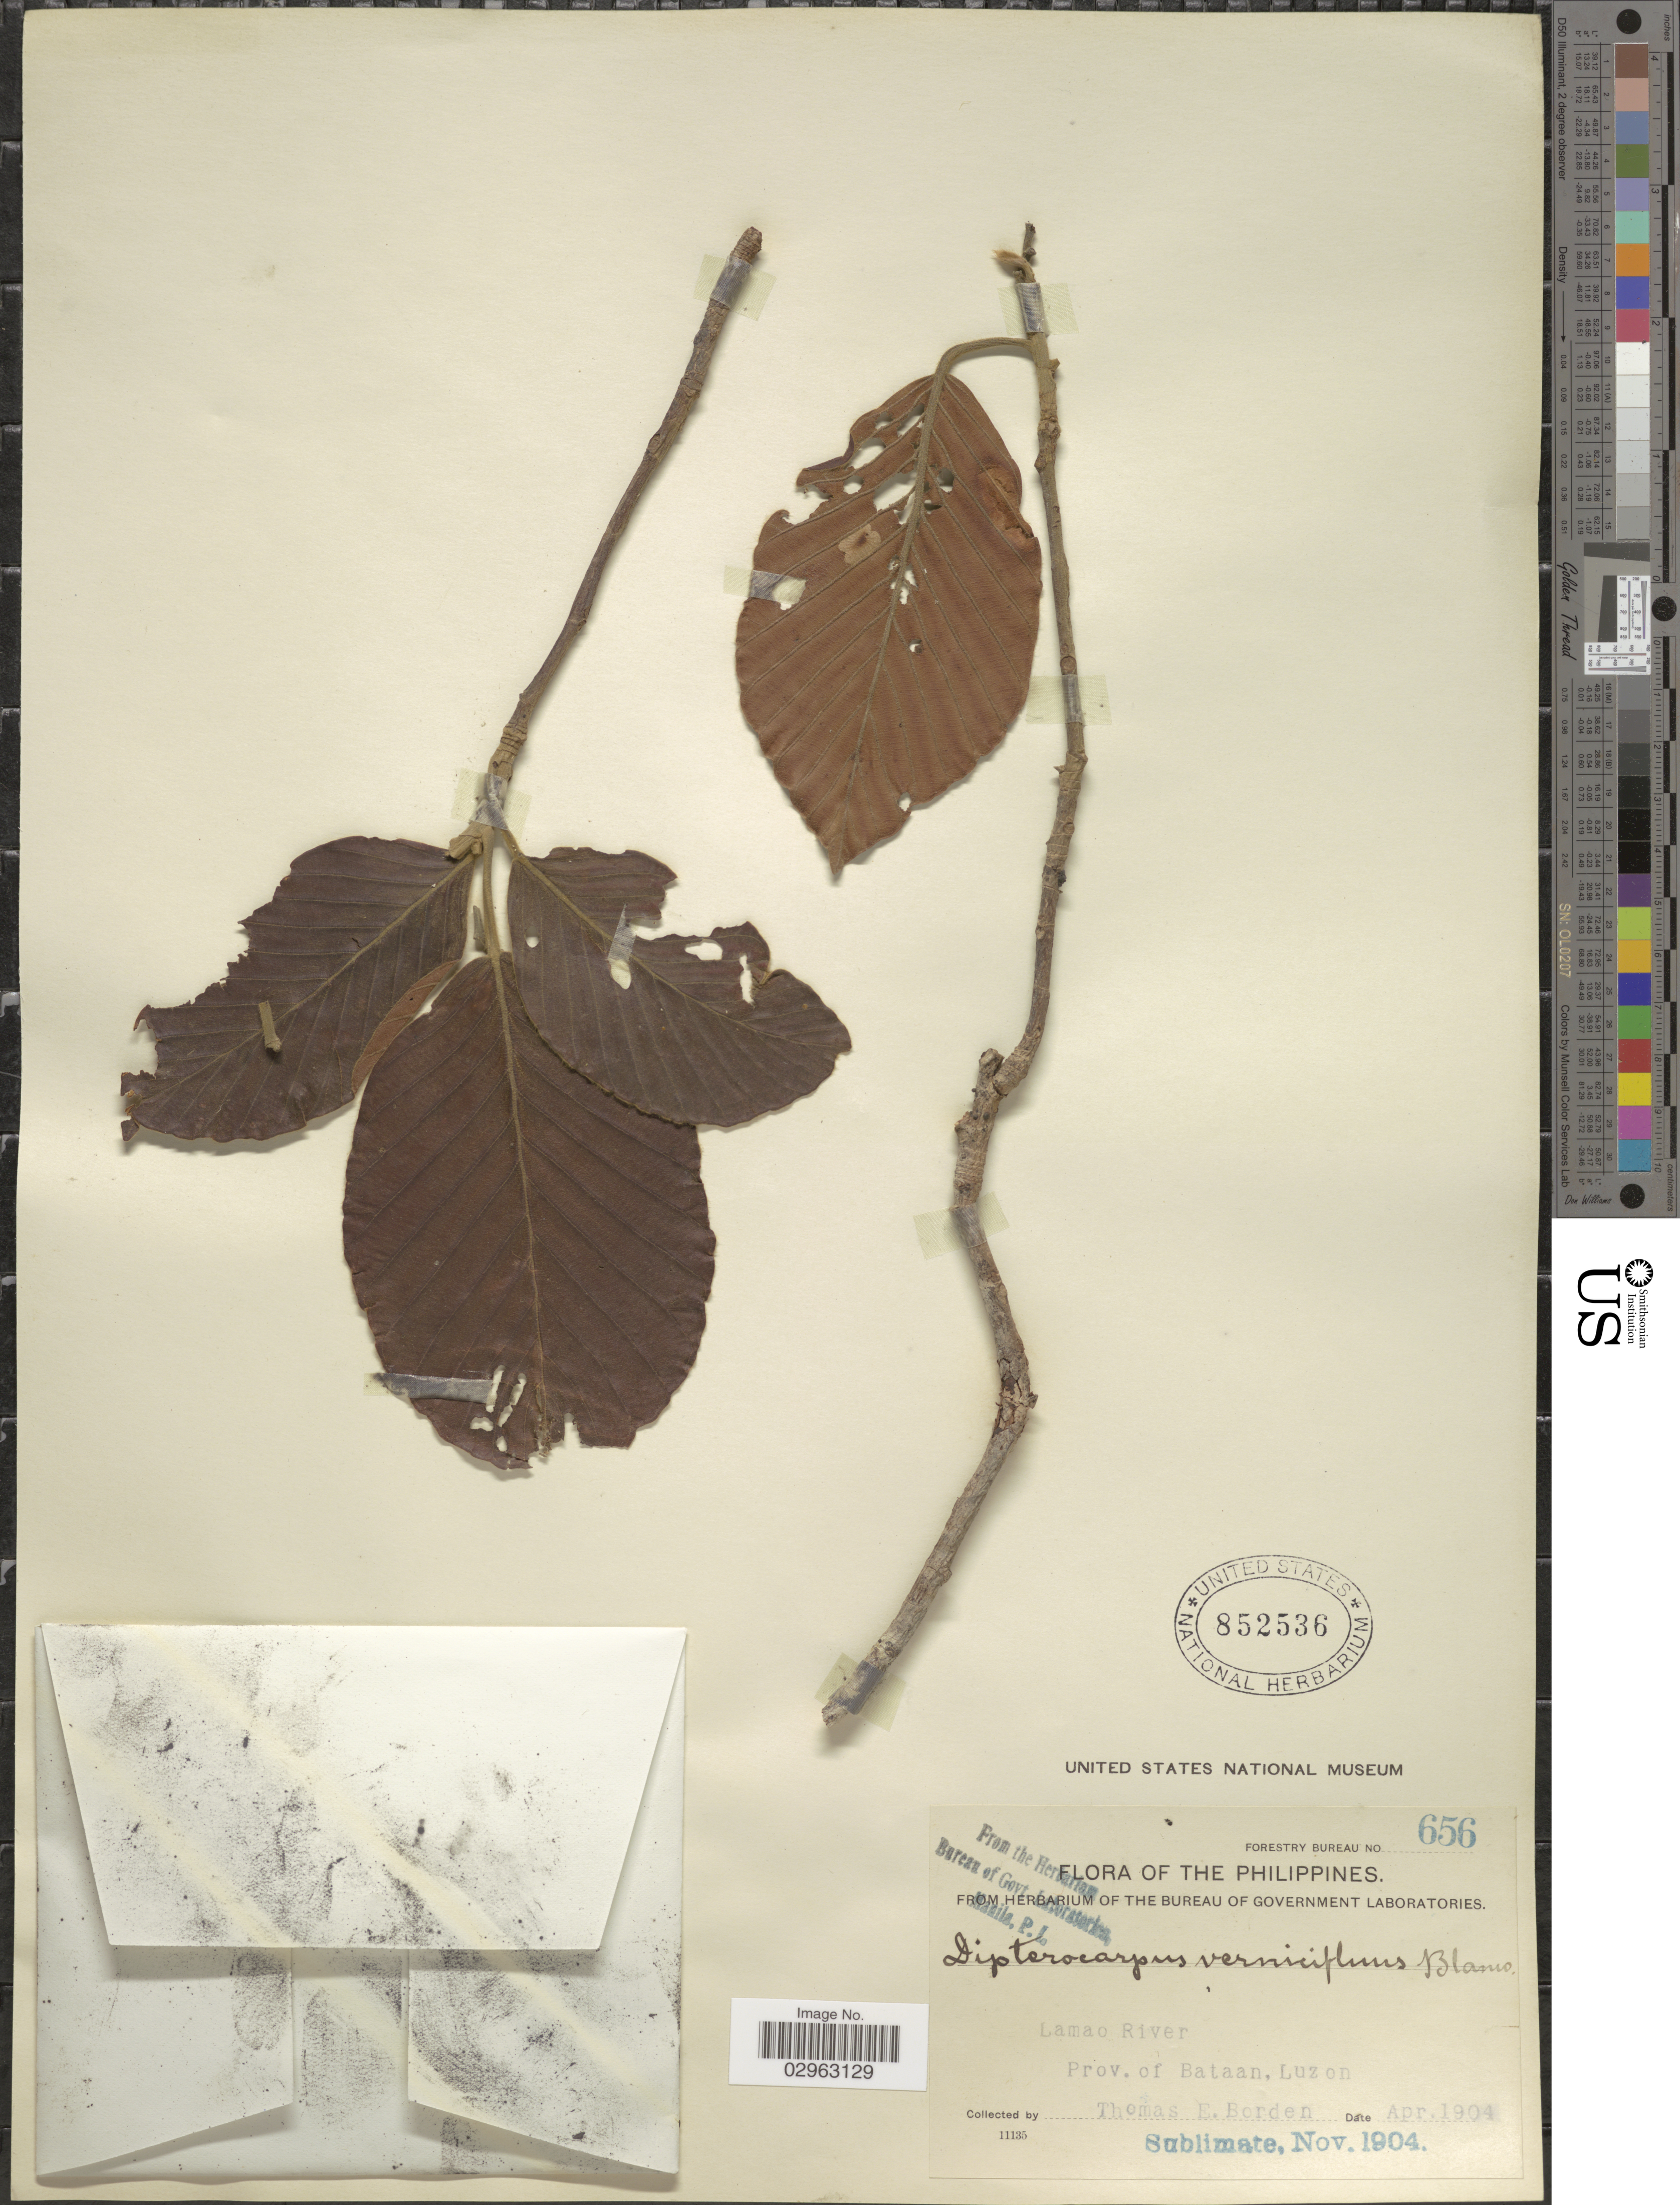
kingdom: Plantae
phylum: Tracheophyta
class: Magnoliopsida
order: Malvales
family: Dipterocarpaceae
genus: Dipterocarpus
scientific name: Dipterocarpus vernicifluus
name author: Blanco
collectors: T. E. Borden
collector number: Forestry Bureau 656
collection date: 1904-04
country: Philippines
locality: Lamao River, Prov. of Bataan, Luzon.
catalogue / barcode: US 852536